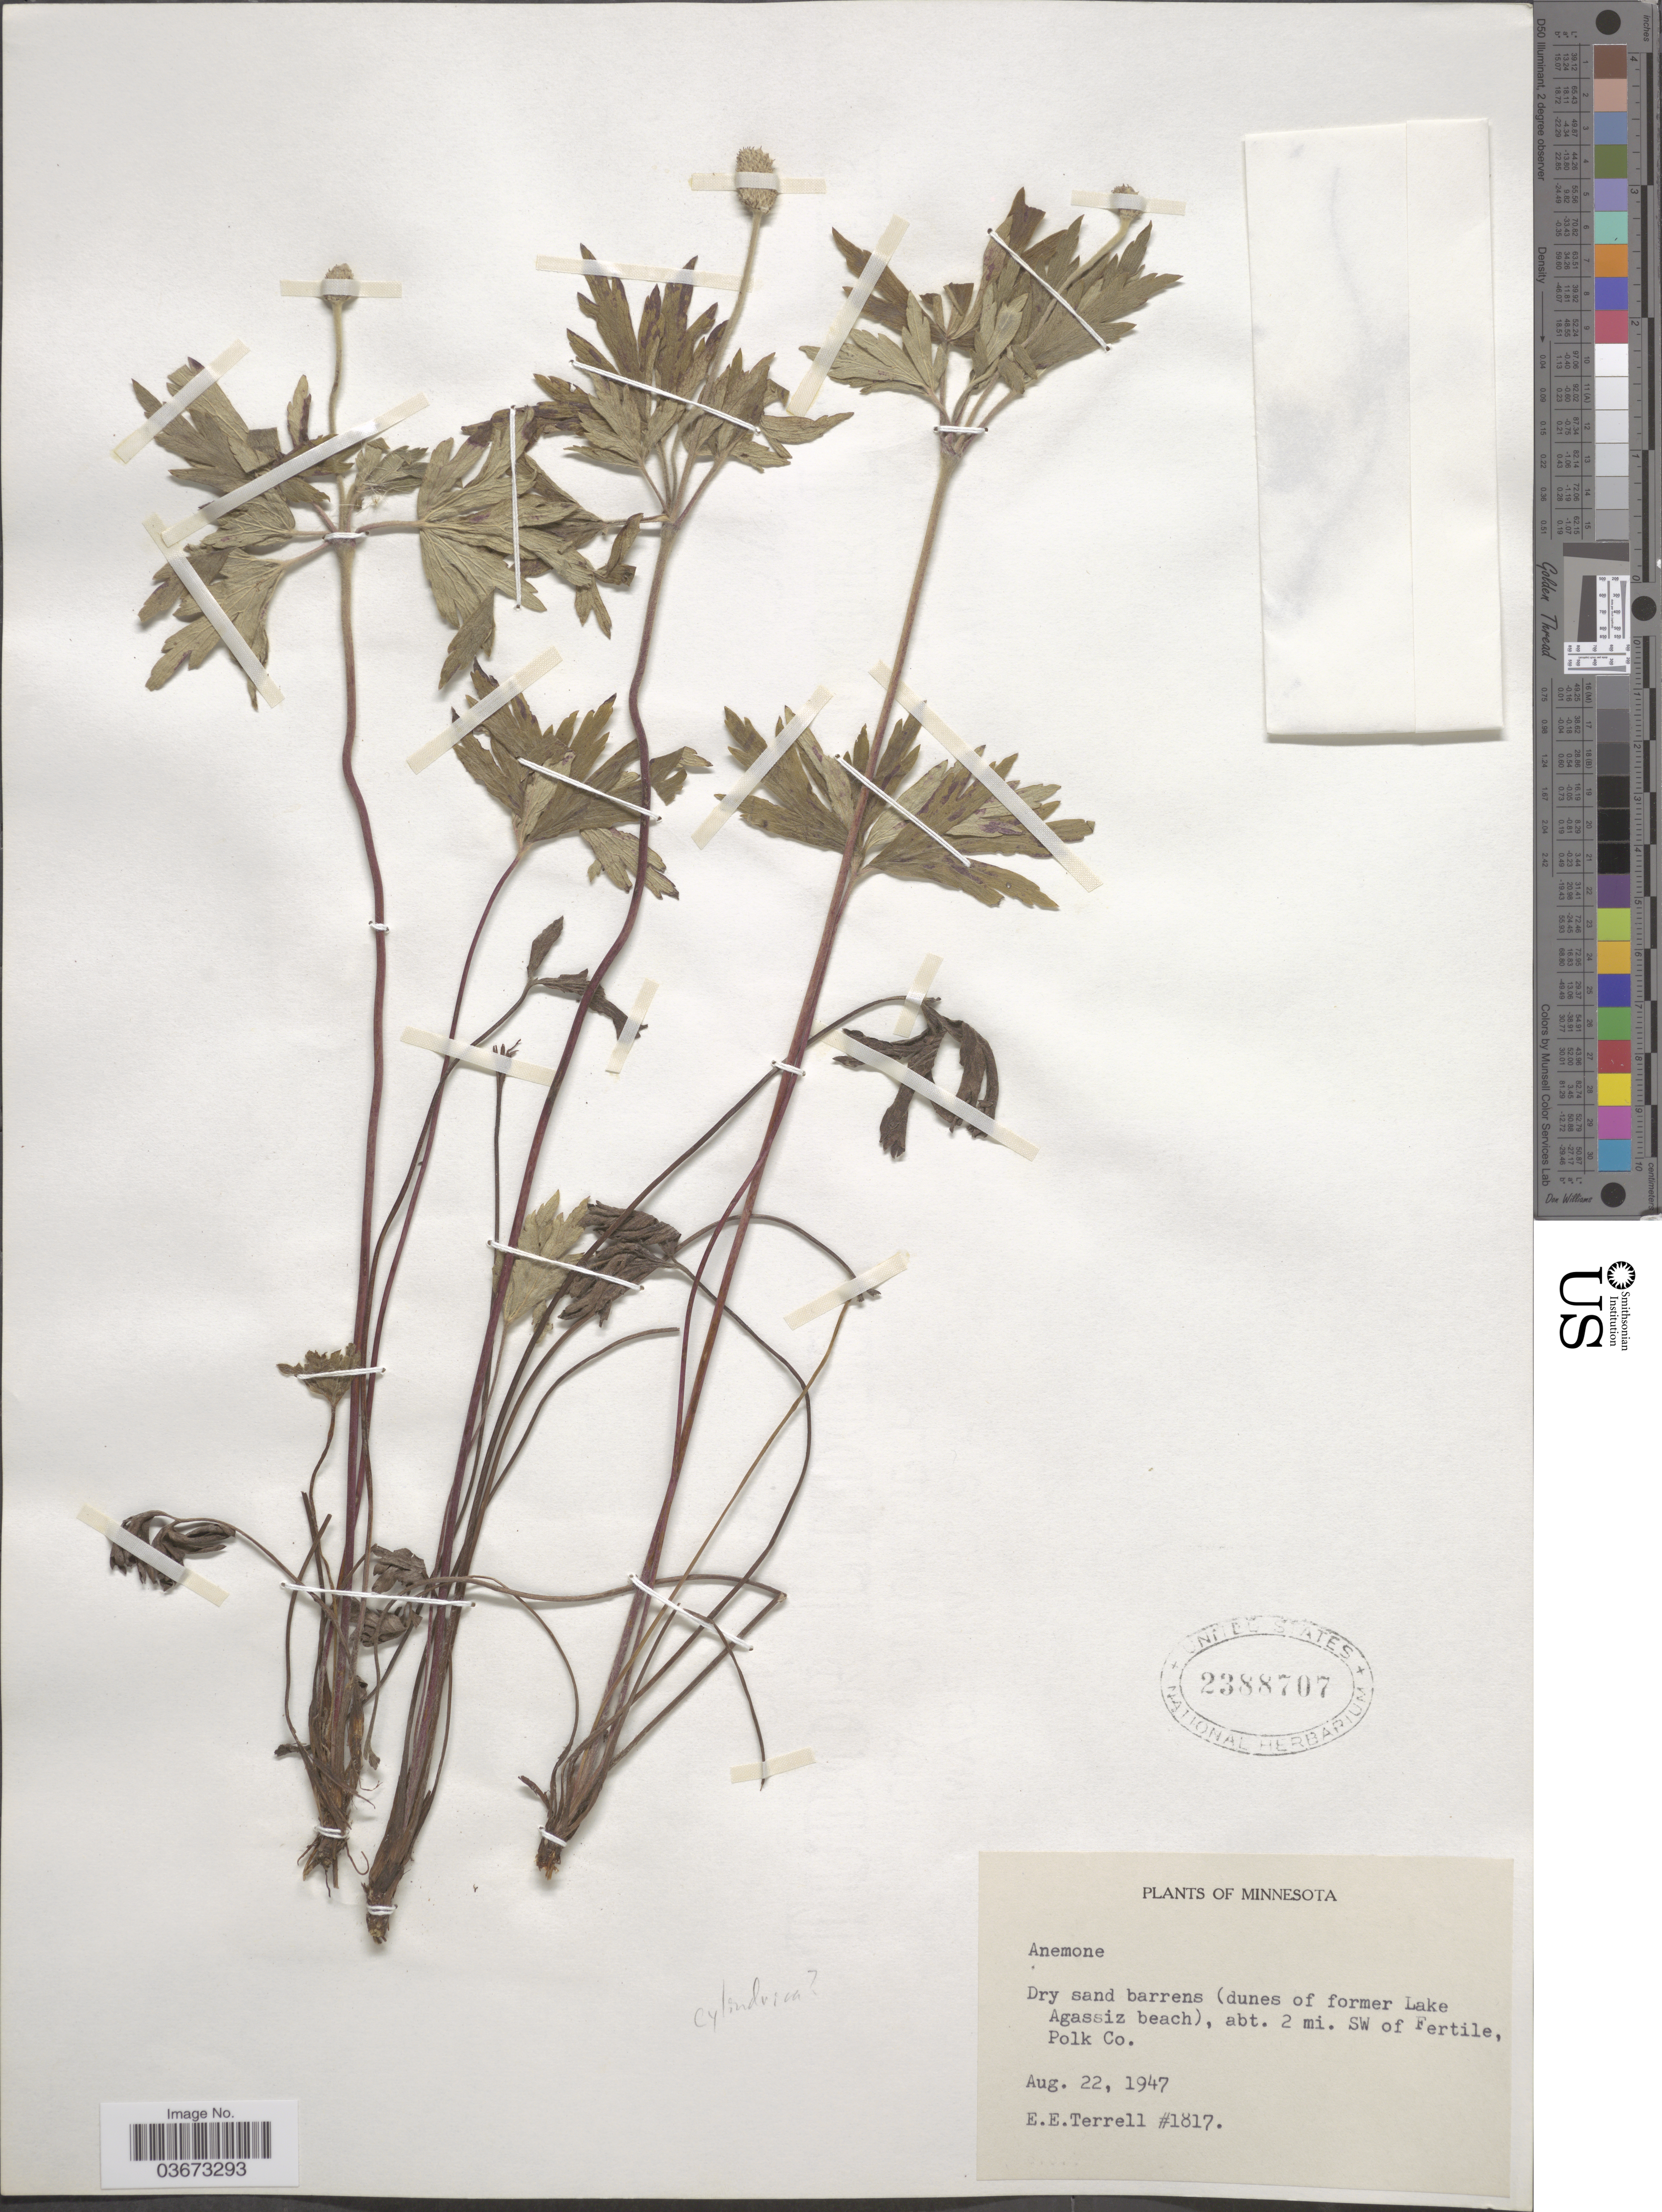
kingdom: Plantae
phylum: Tracheophyta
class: Magnoliopsida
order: Ranunculales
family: Ranunculaceae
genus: Anemone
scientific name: Anemone sp.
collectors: E. E. Terrell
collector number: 1817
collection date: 1947-08-22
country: United States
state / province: Minnesota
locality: Dunes of former Lake Agassiz beach, abt. 2 mi. SW of Fertile, Polk Co.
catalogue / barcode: US 2388707